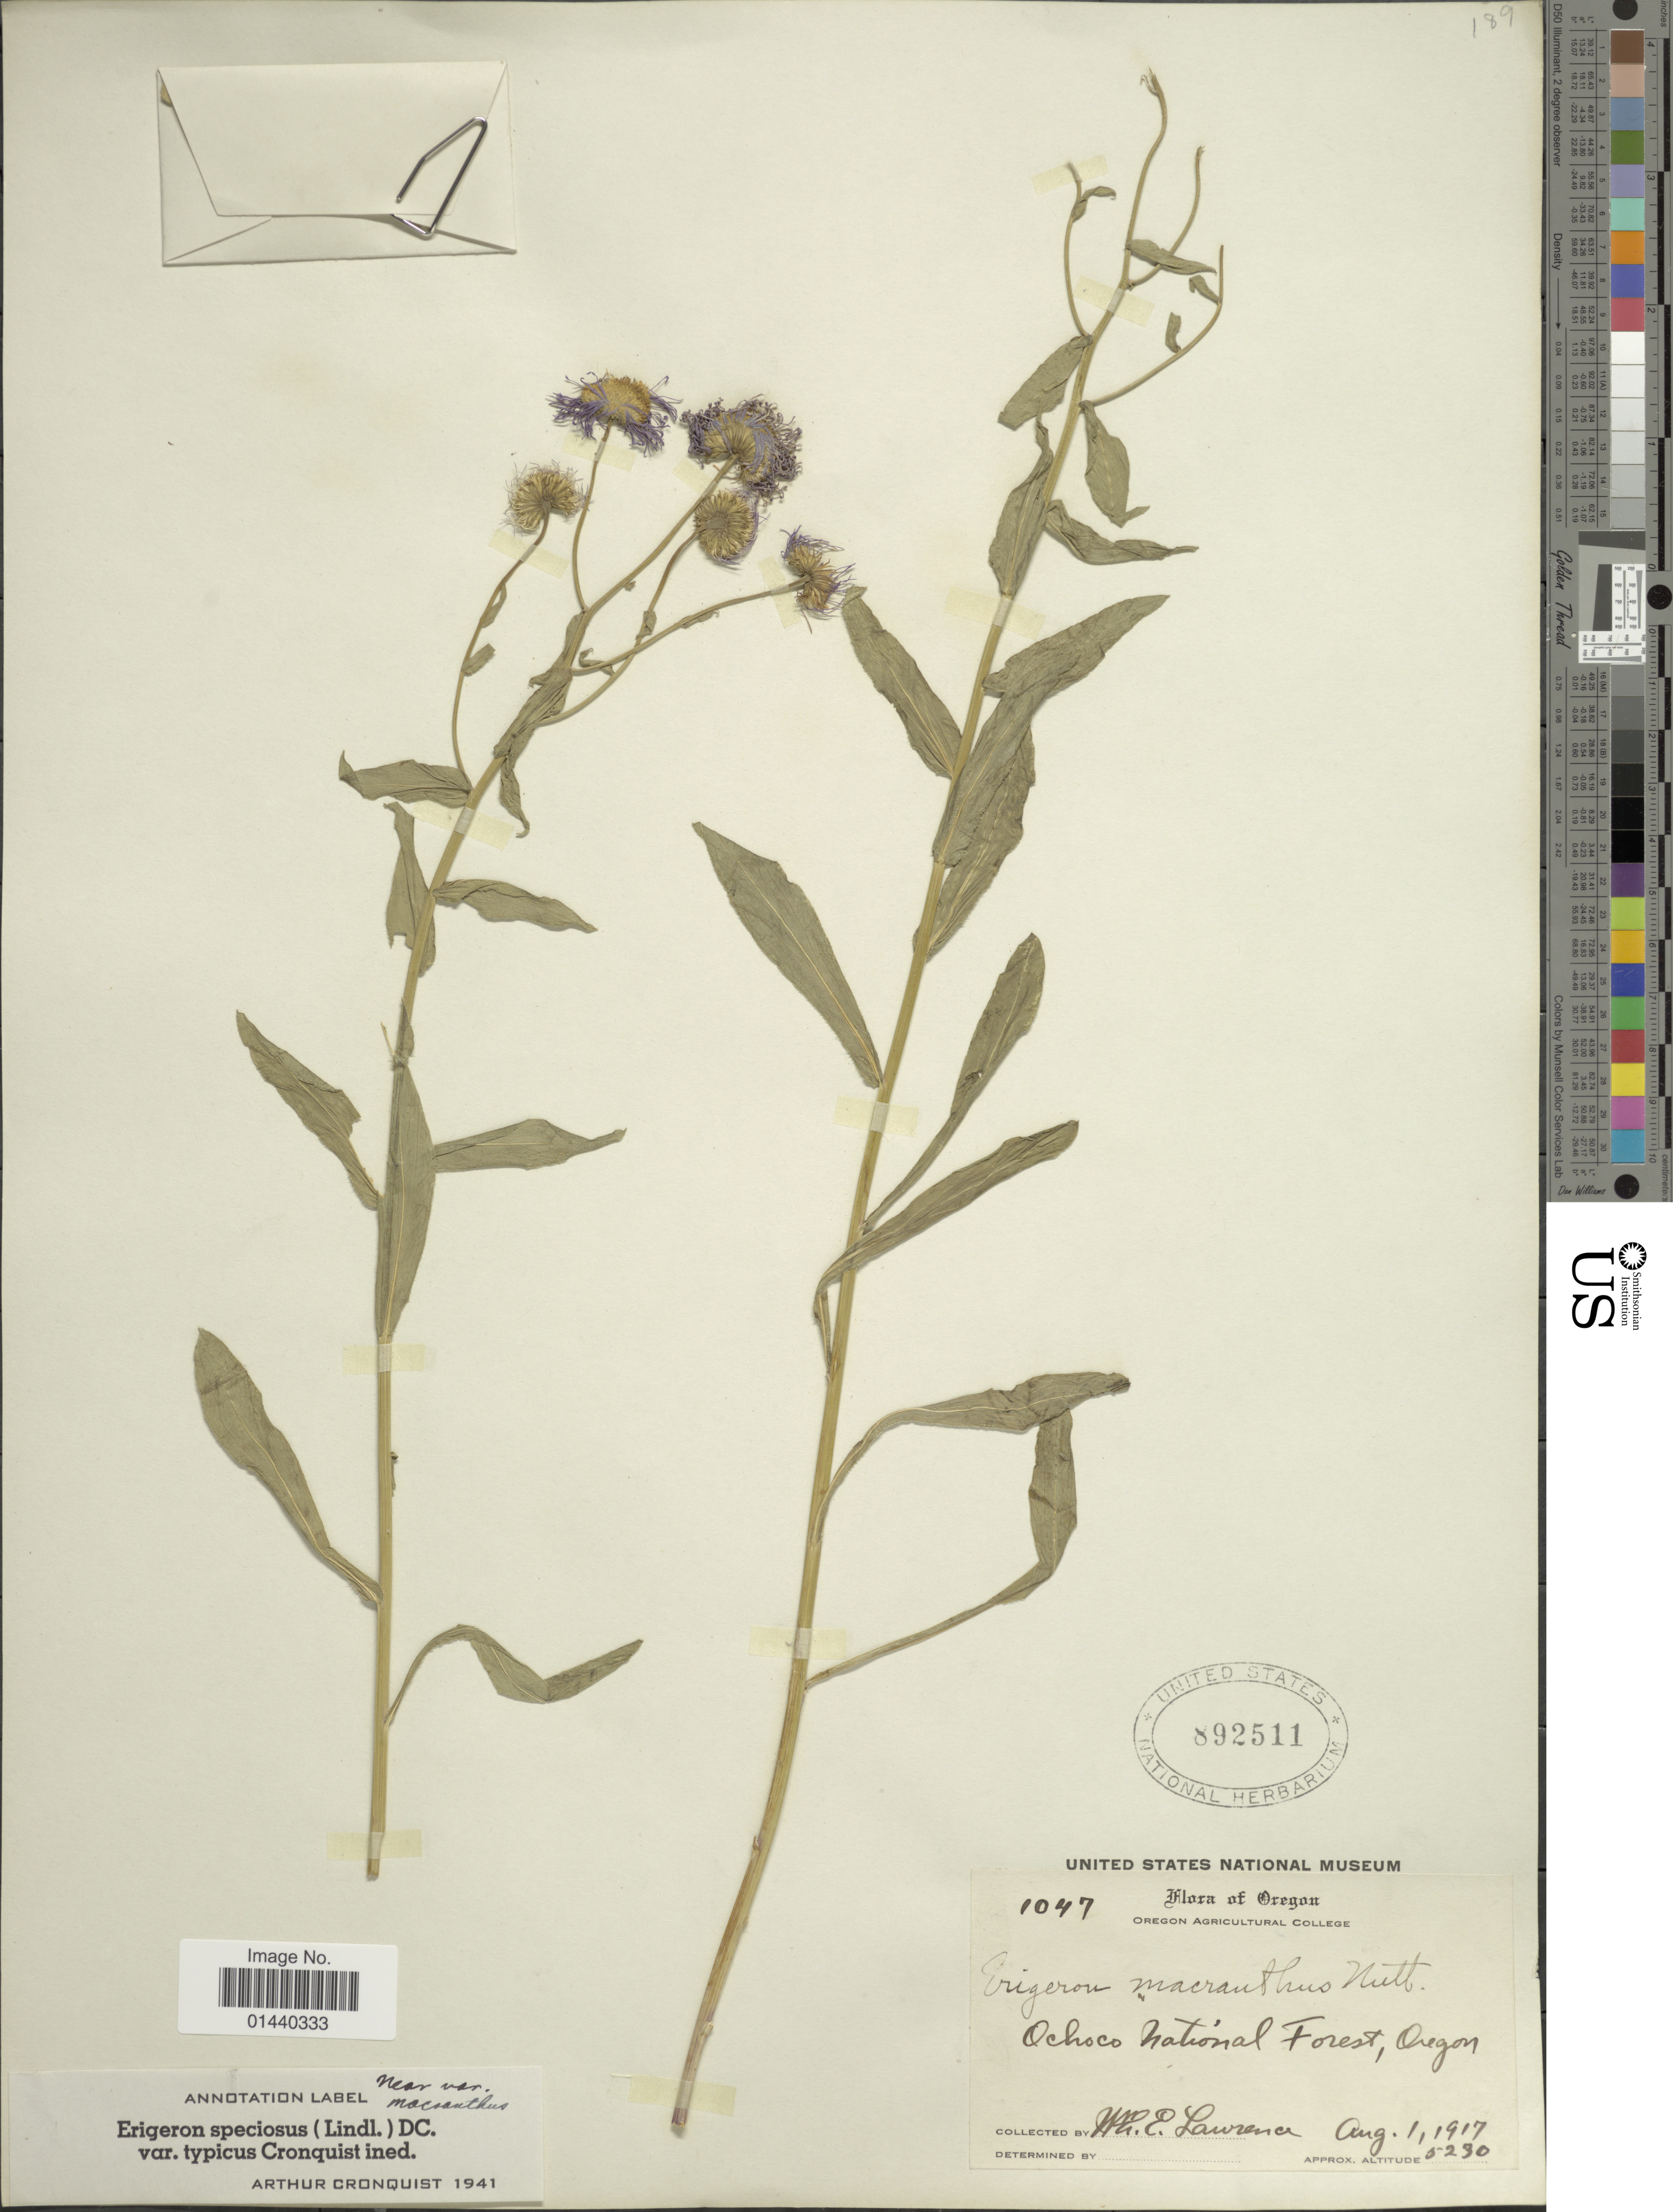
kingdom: Plantae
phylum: Tracheophyta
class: Magnoliopsida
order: Asterales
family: Asteraceae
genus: Erigeron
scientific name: Erigeron speciosus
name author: (Lindl.) DC.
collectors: W. Lawrence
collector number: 1047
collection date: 1917-08-01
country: United States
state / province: Oregon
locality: Ochoco National Forest.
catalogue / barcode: US 892511